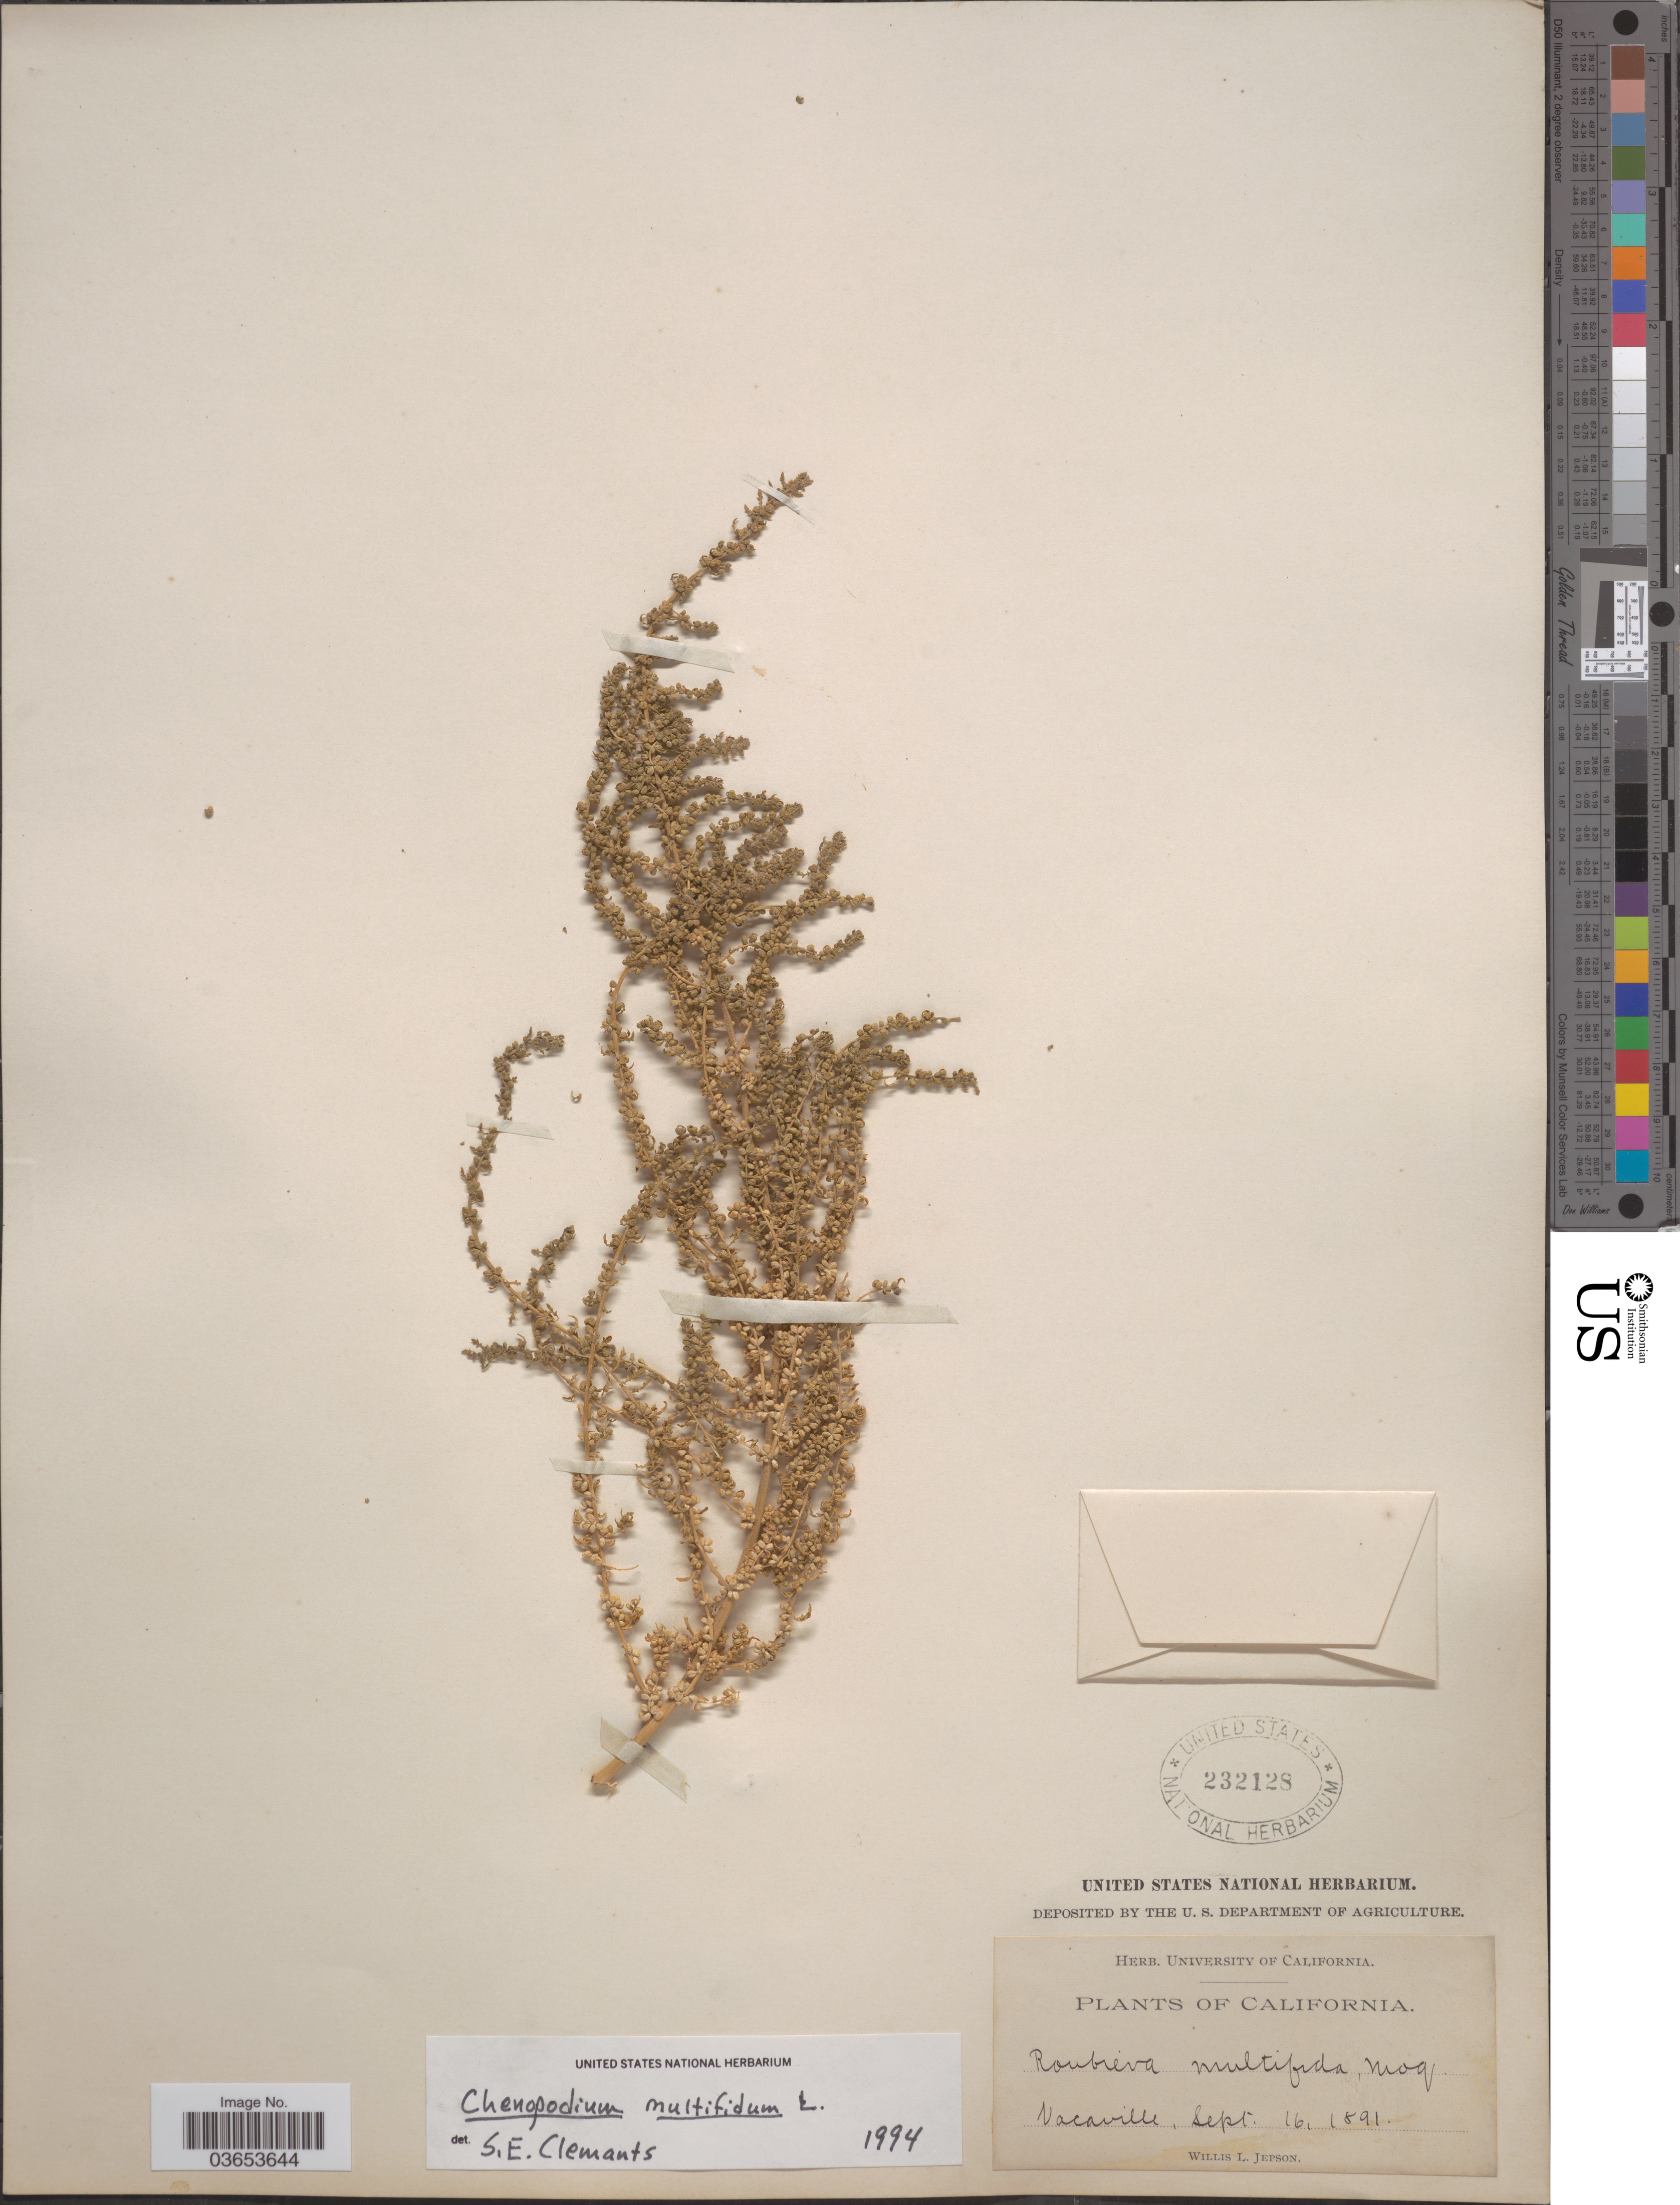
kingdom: Plantae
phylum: Tracheophyta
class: Magnoliopsida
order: Caryophyllales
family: Amaranthaceae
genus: Chenopodium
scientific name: Chenopodium multifidum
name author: L.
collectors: W. L. Jepson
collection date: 1891-09-16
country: United States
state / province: California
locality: Vacaville.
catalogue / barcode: US 232128